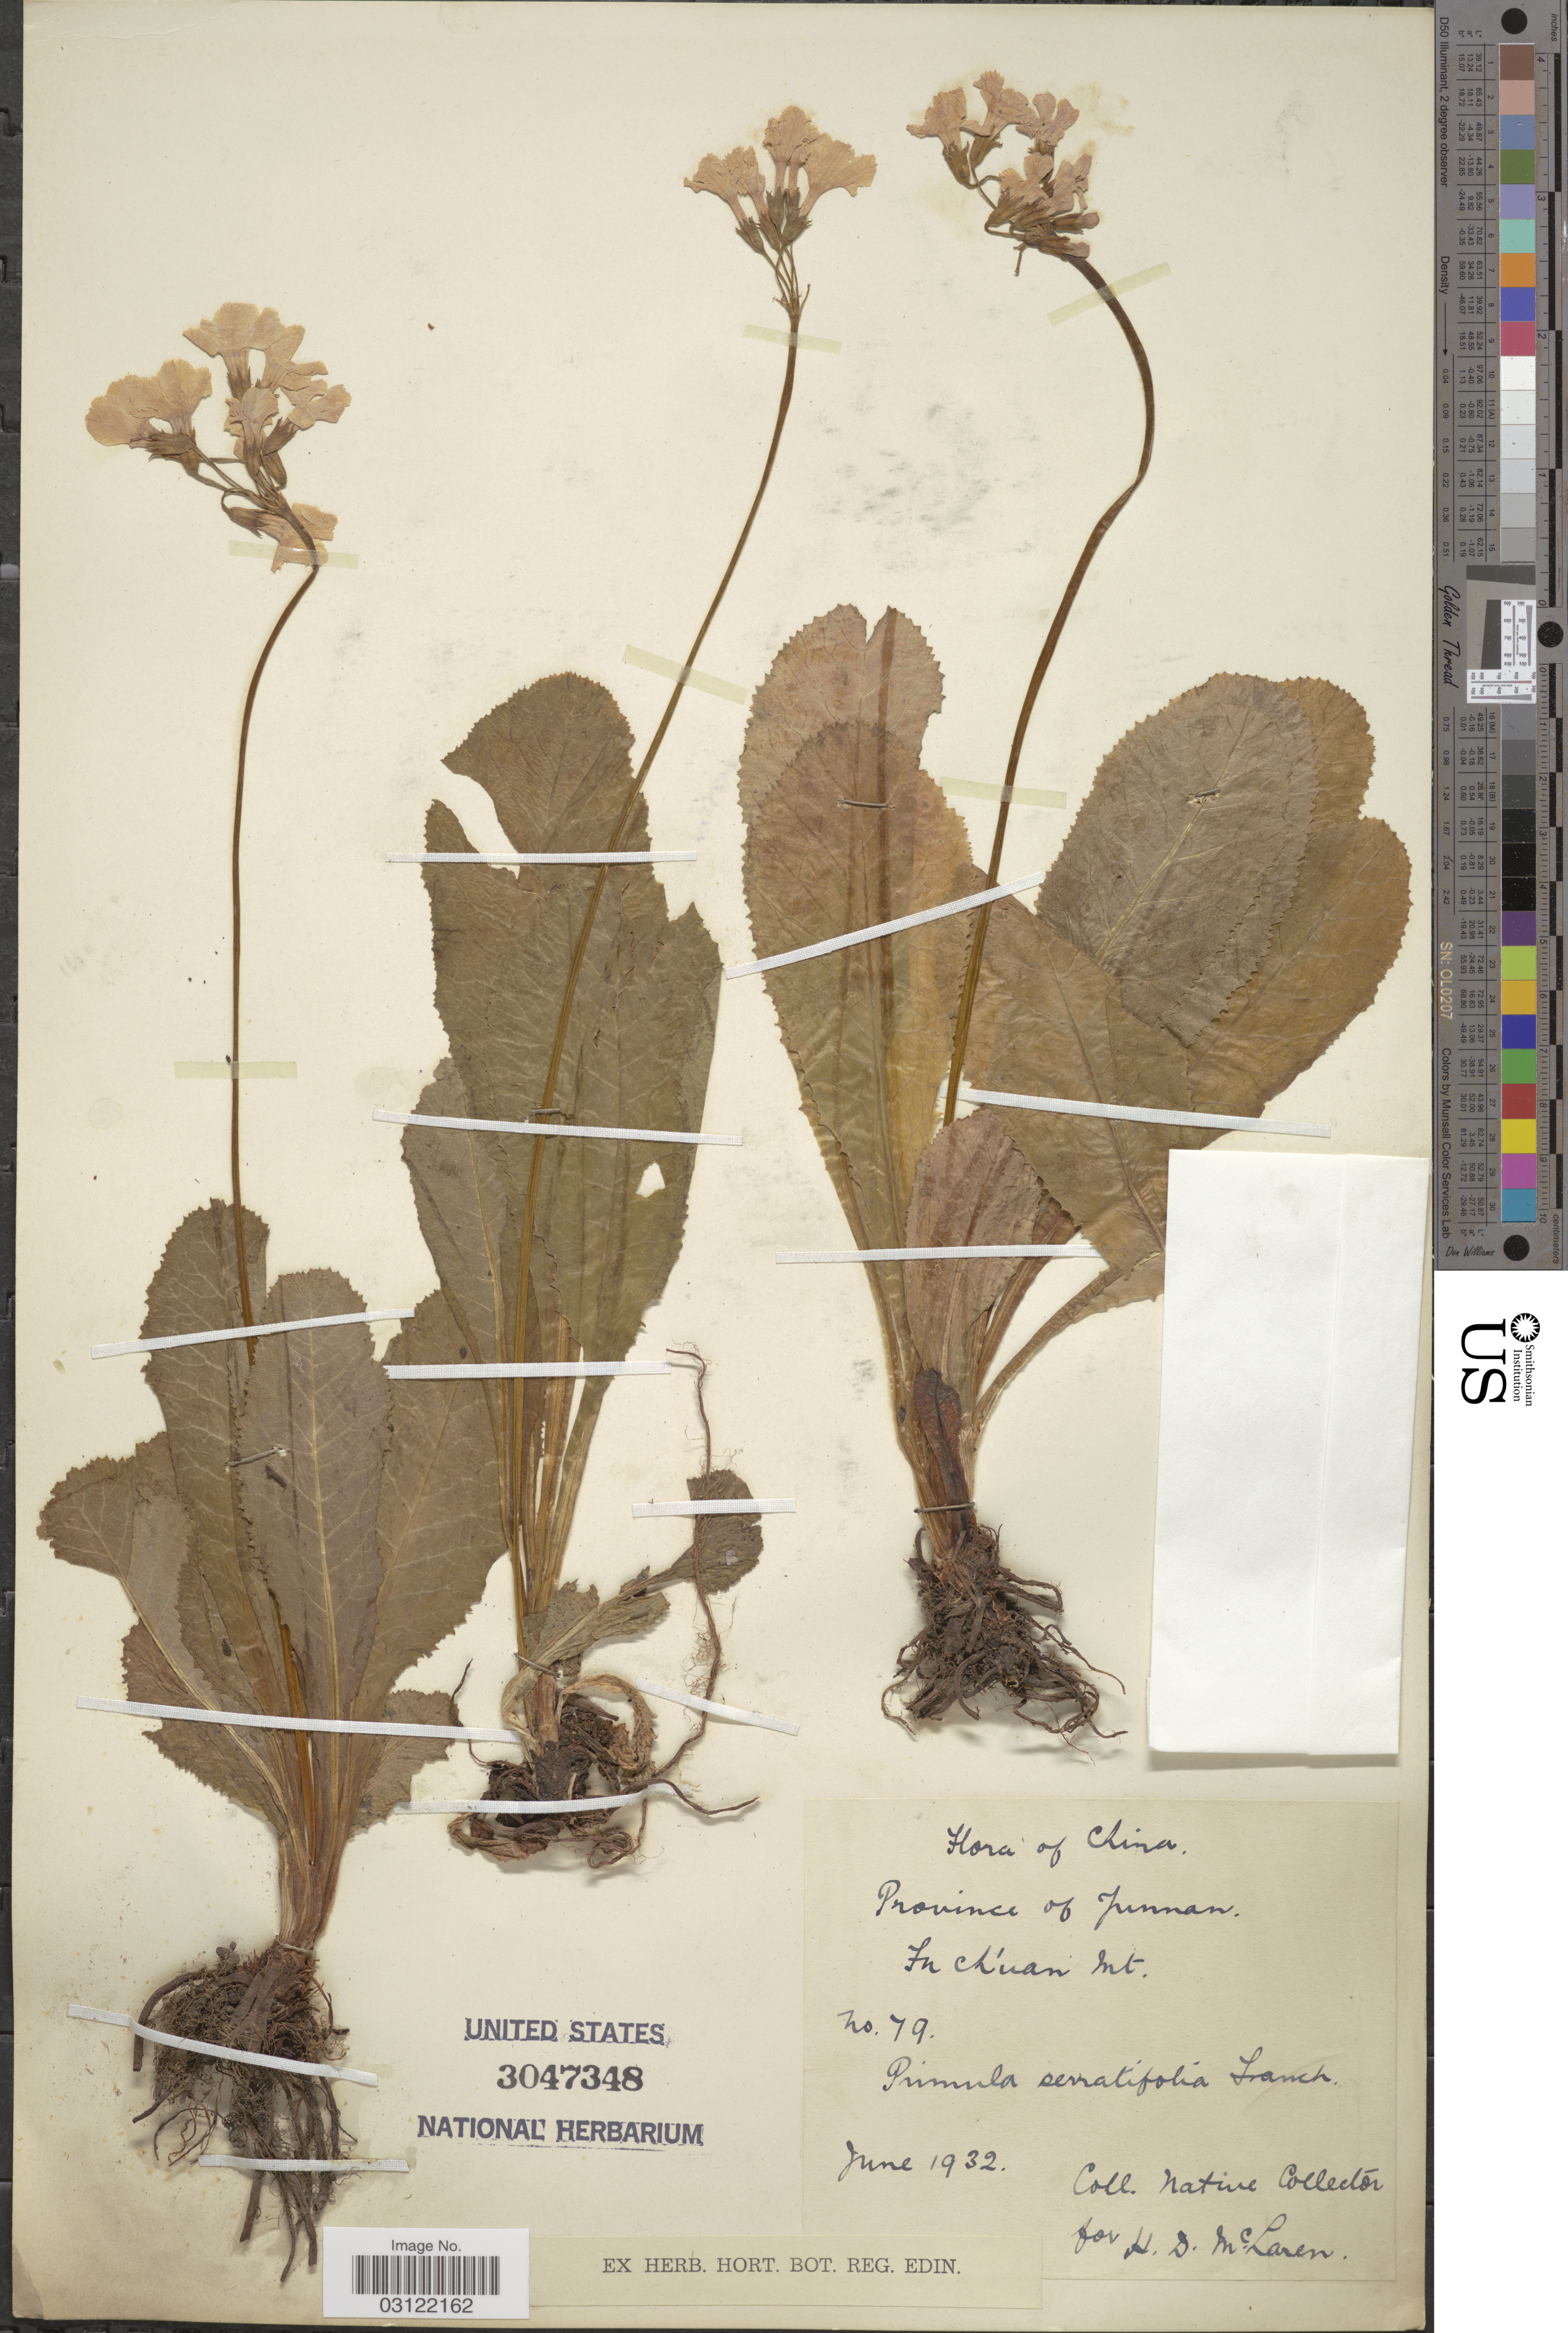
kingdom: Plantae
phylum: Tracheophyta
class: Magnoliopsida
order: Ericales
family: Primulaceae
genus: Primula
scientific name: Primula serratifolia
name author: Franch.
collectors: Native collector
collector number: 79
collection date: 1932-06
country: China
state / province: Yunnan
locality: Fu Ch'uan Mt.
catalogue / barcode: US 3047348